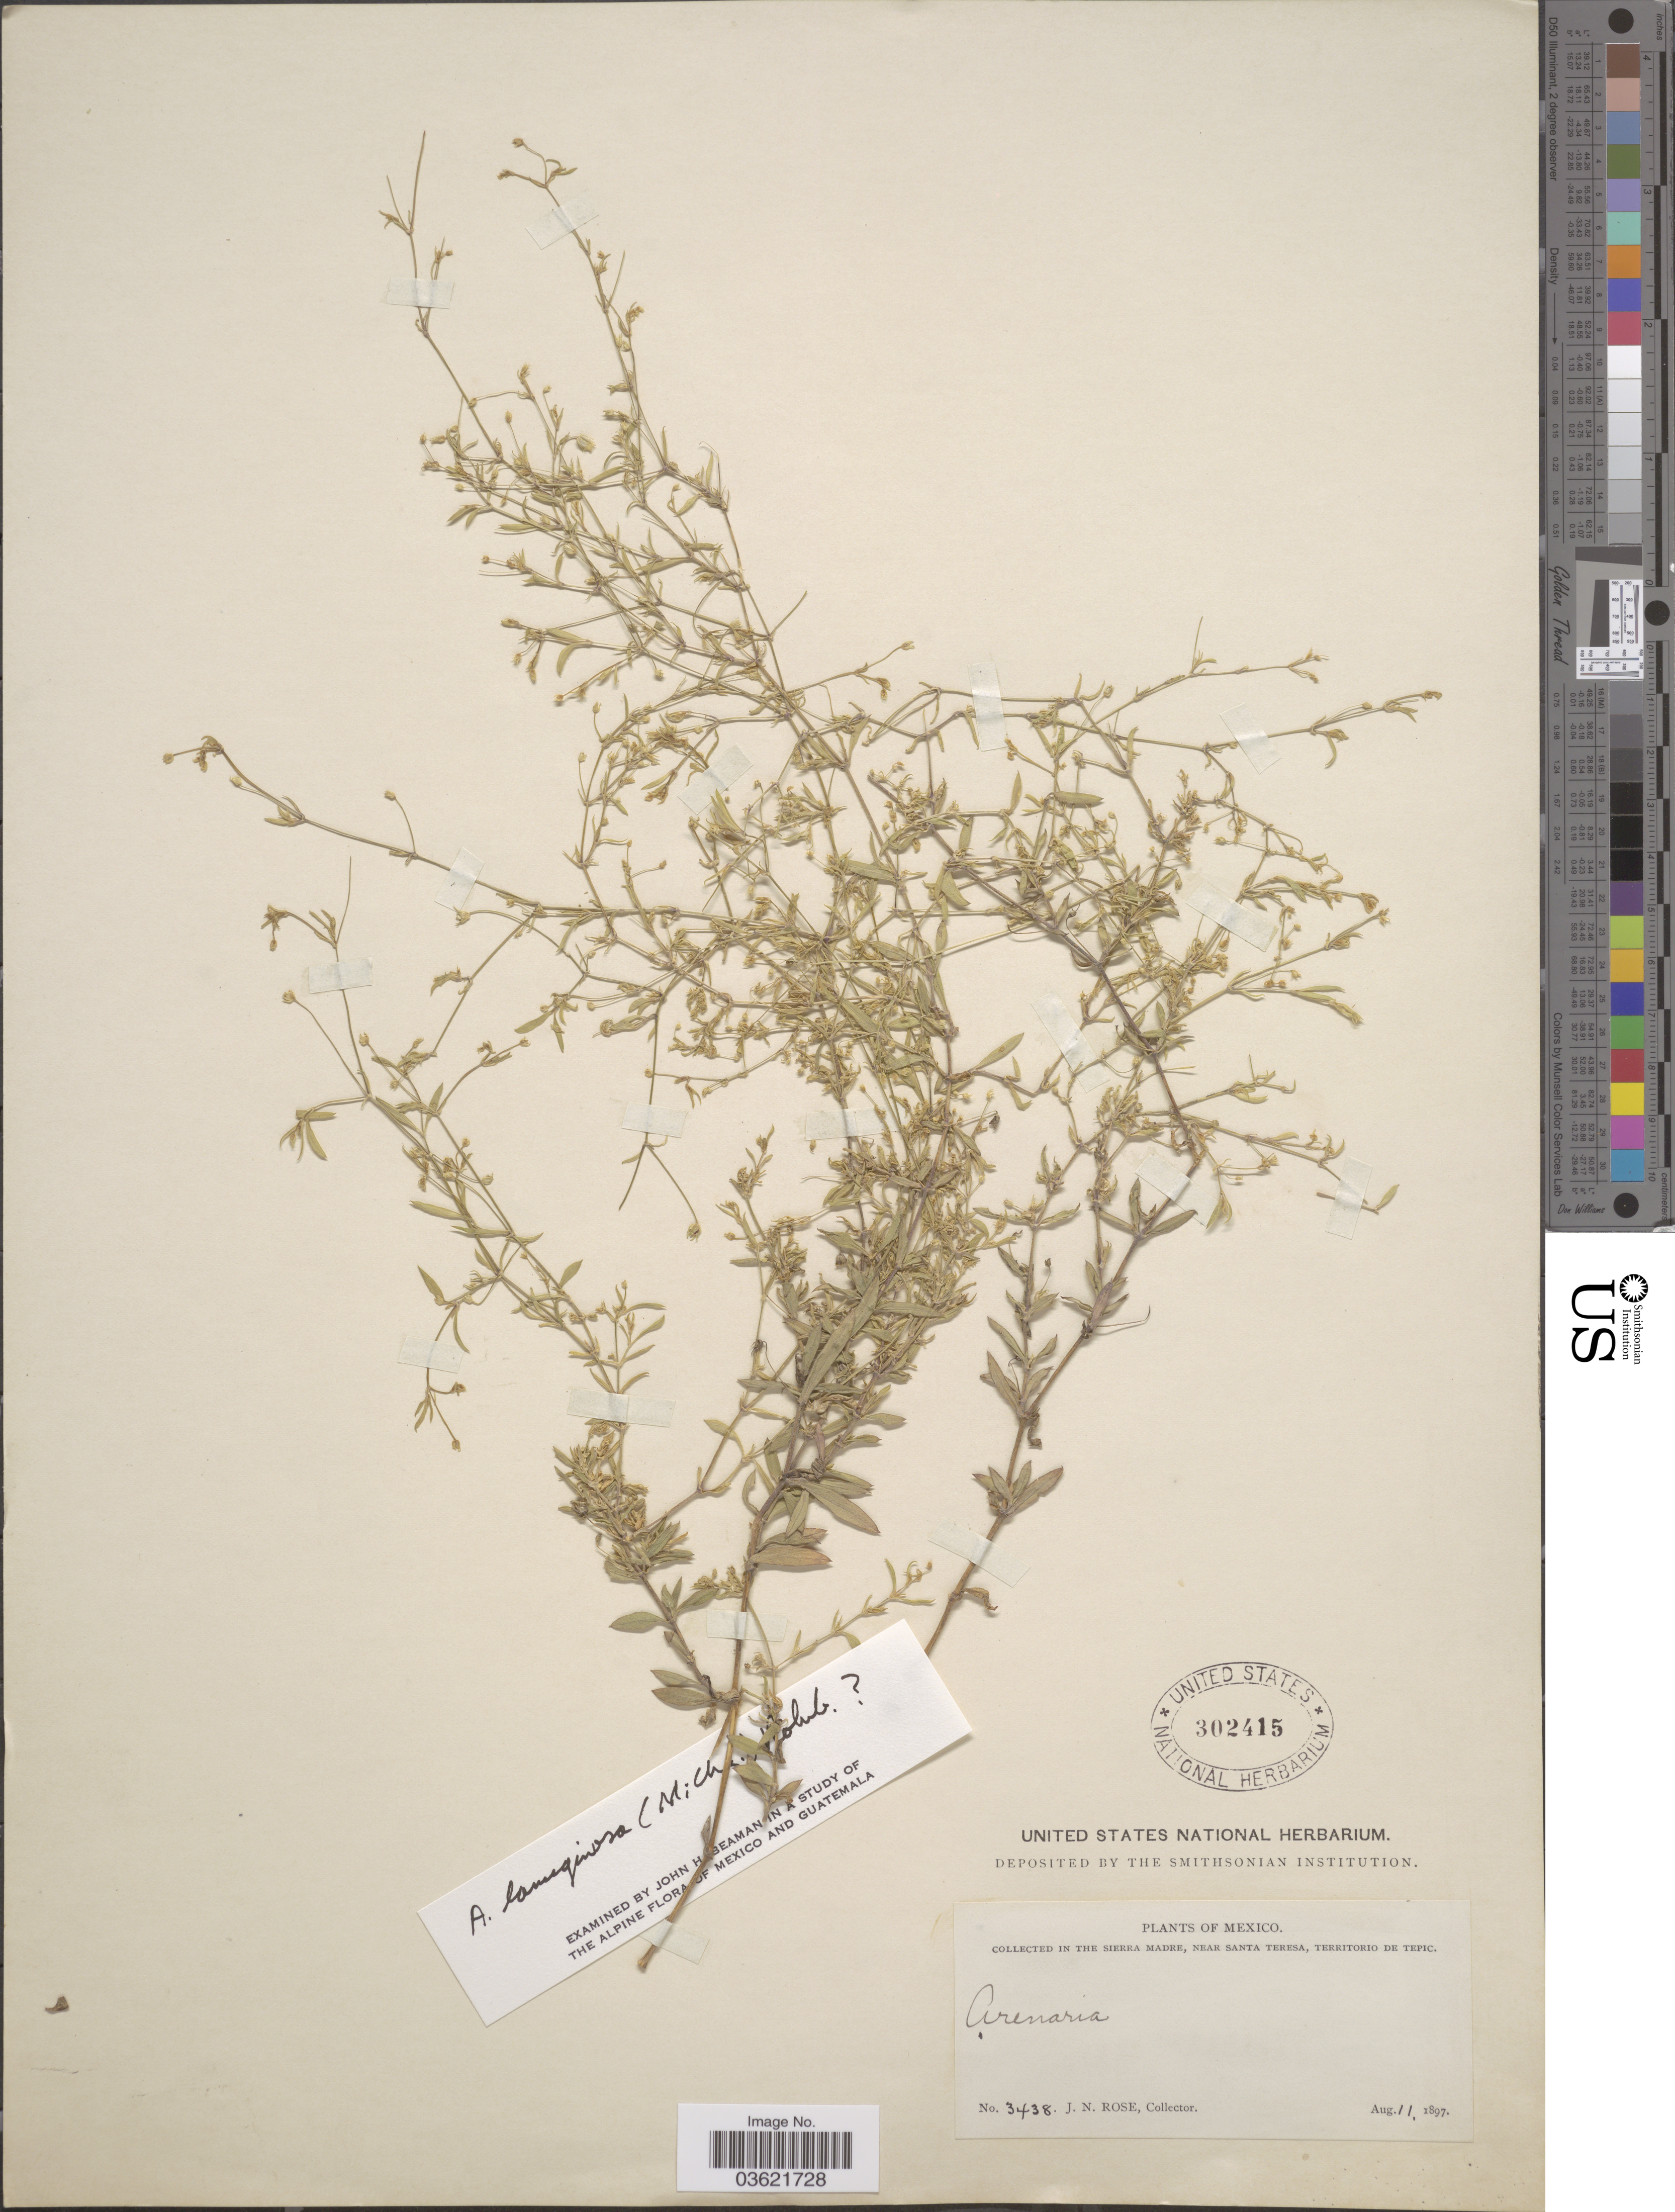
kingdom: Plantae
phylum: Tracheophyta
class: Magnoliopsida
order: Caryophyllales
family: Caryophyllaceae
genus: Arenaria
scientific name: Arenaria sp.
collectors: J. N. Rose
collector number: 3438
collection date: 1897-08-11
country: Mexico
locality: In the Sierra Madre, near Santa Teresa, Territorio de Tepic.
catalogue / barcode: US 302415